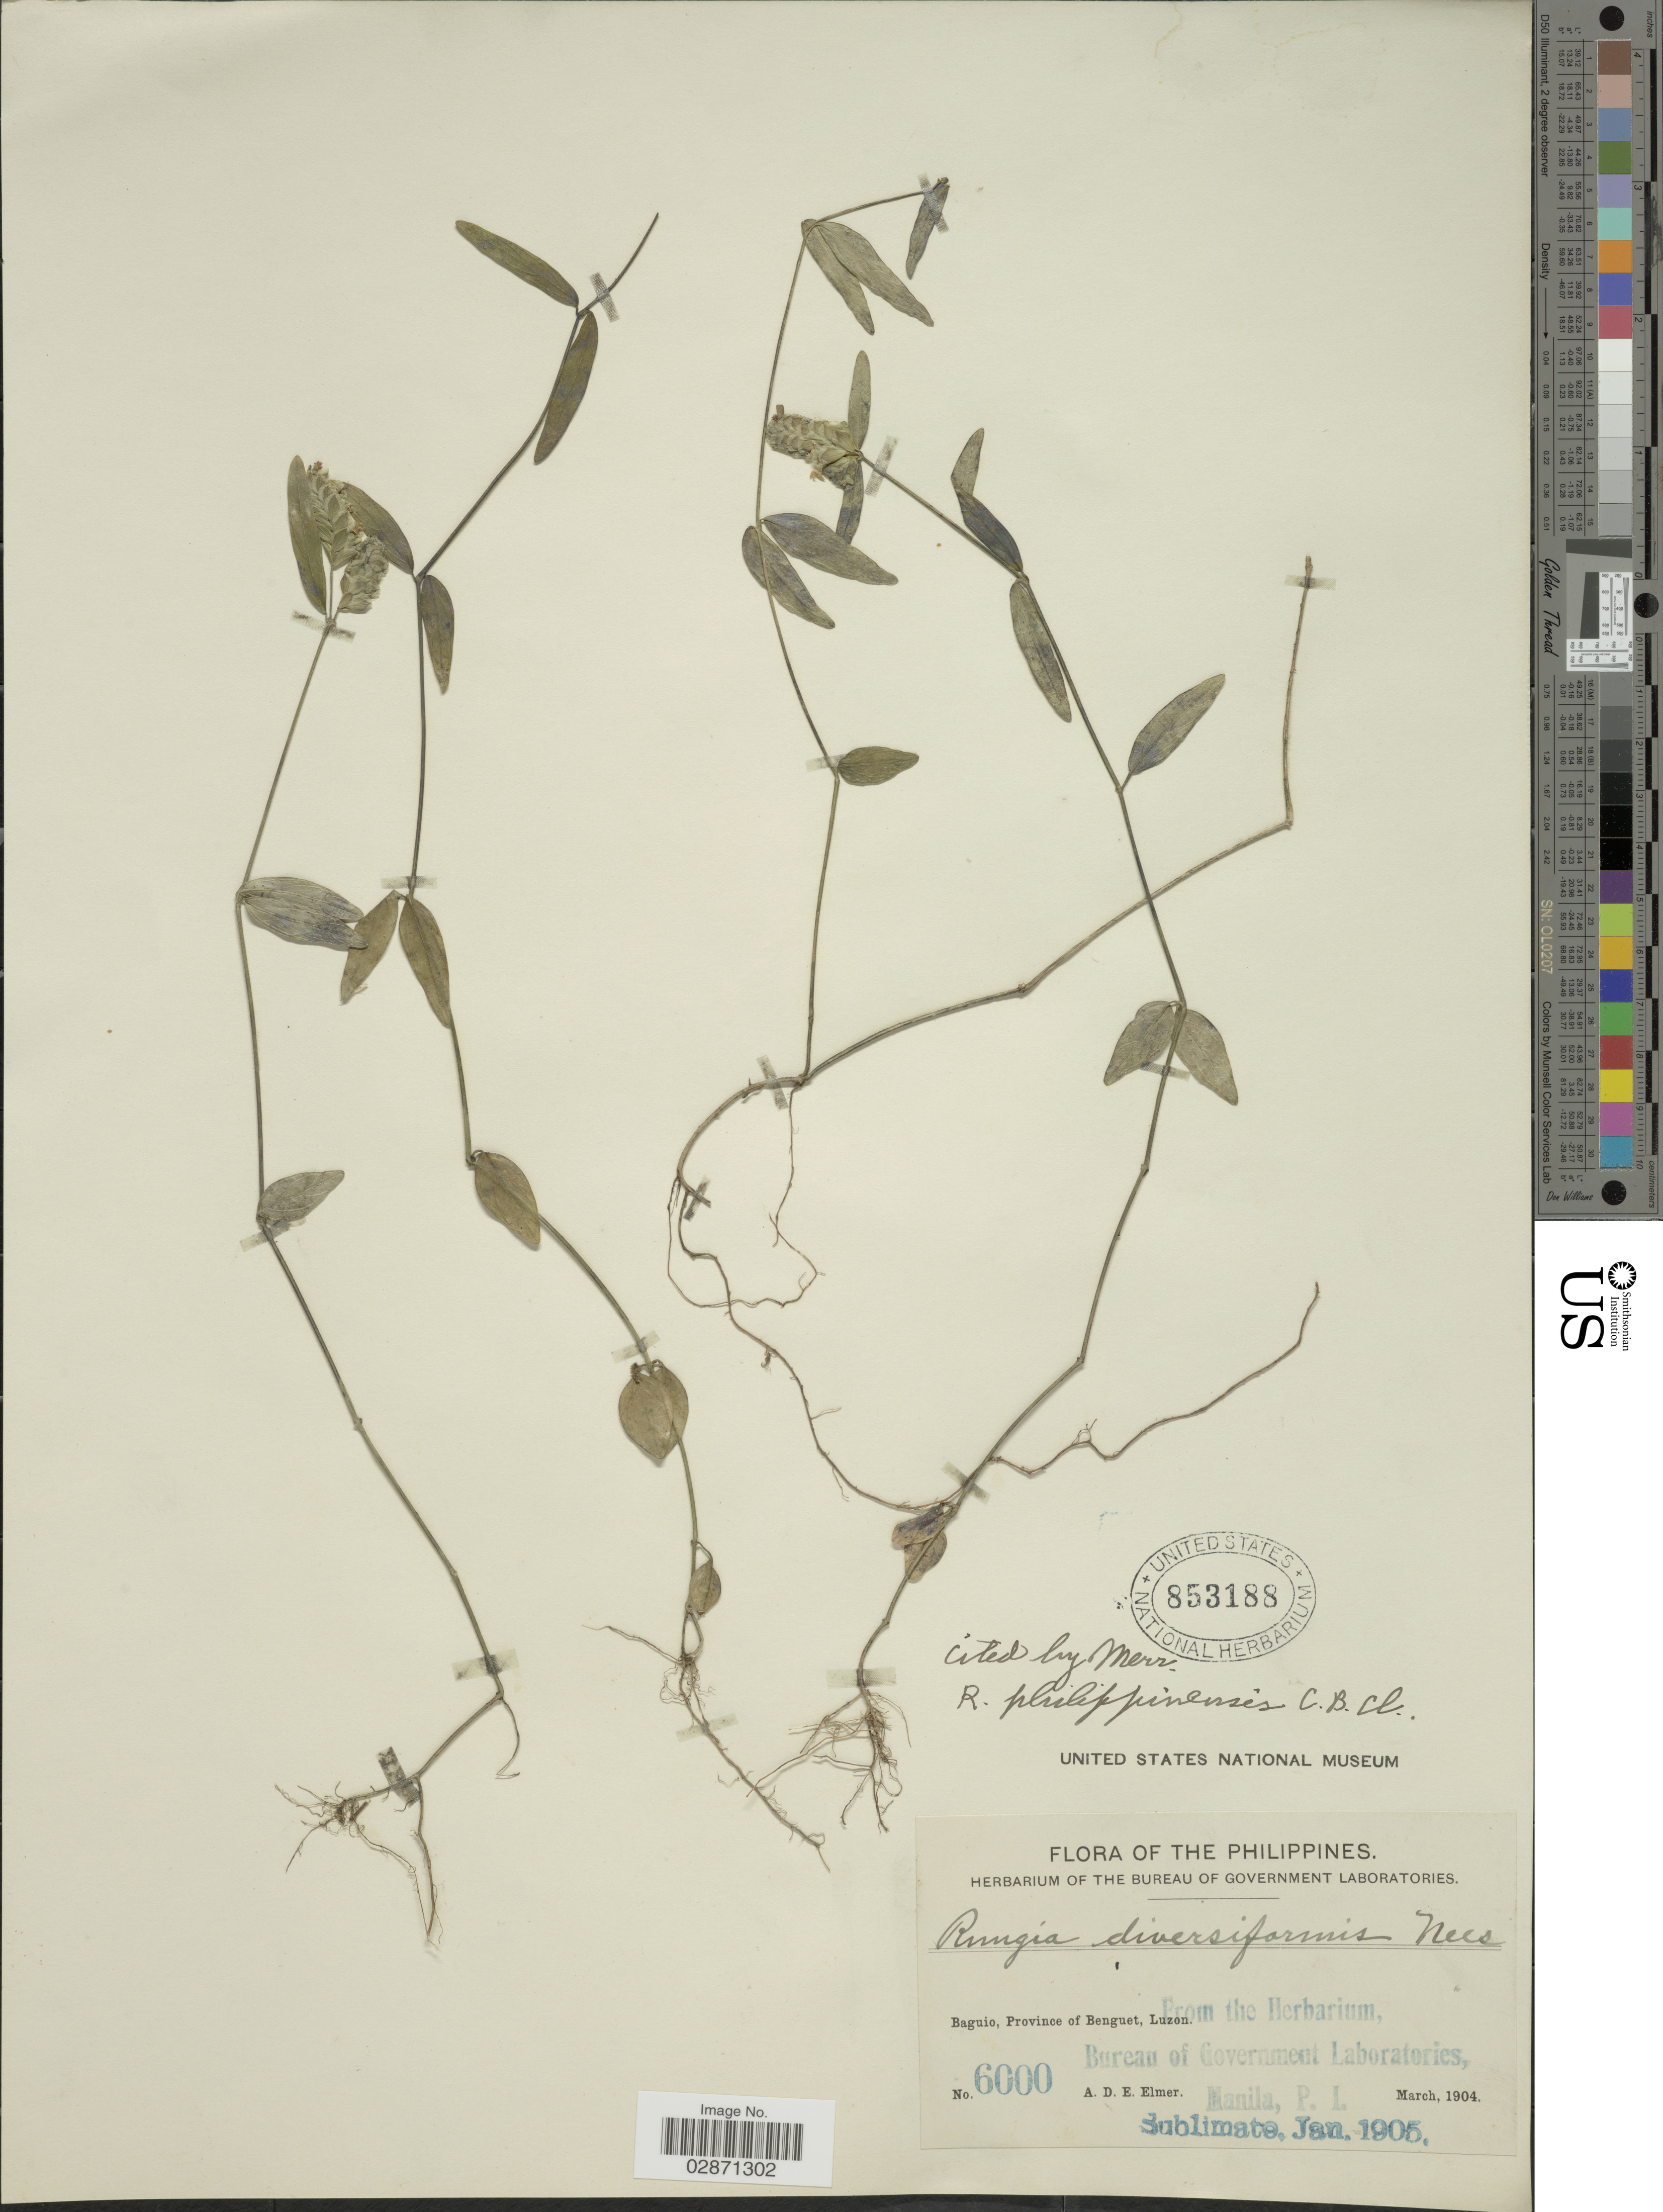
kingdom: Plantae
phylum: Tracheophyta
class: Magnoliopsida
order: Lamiales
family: Acanthaceae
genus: Rungia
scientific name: Rungia philippinensis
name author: C.B. Clarke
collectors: A. D. E. Elmer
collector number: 6000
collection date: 1904-03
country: Philippines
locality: Baguio, Province of Benguet, Luzon.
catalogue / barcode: US 853188